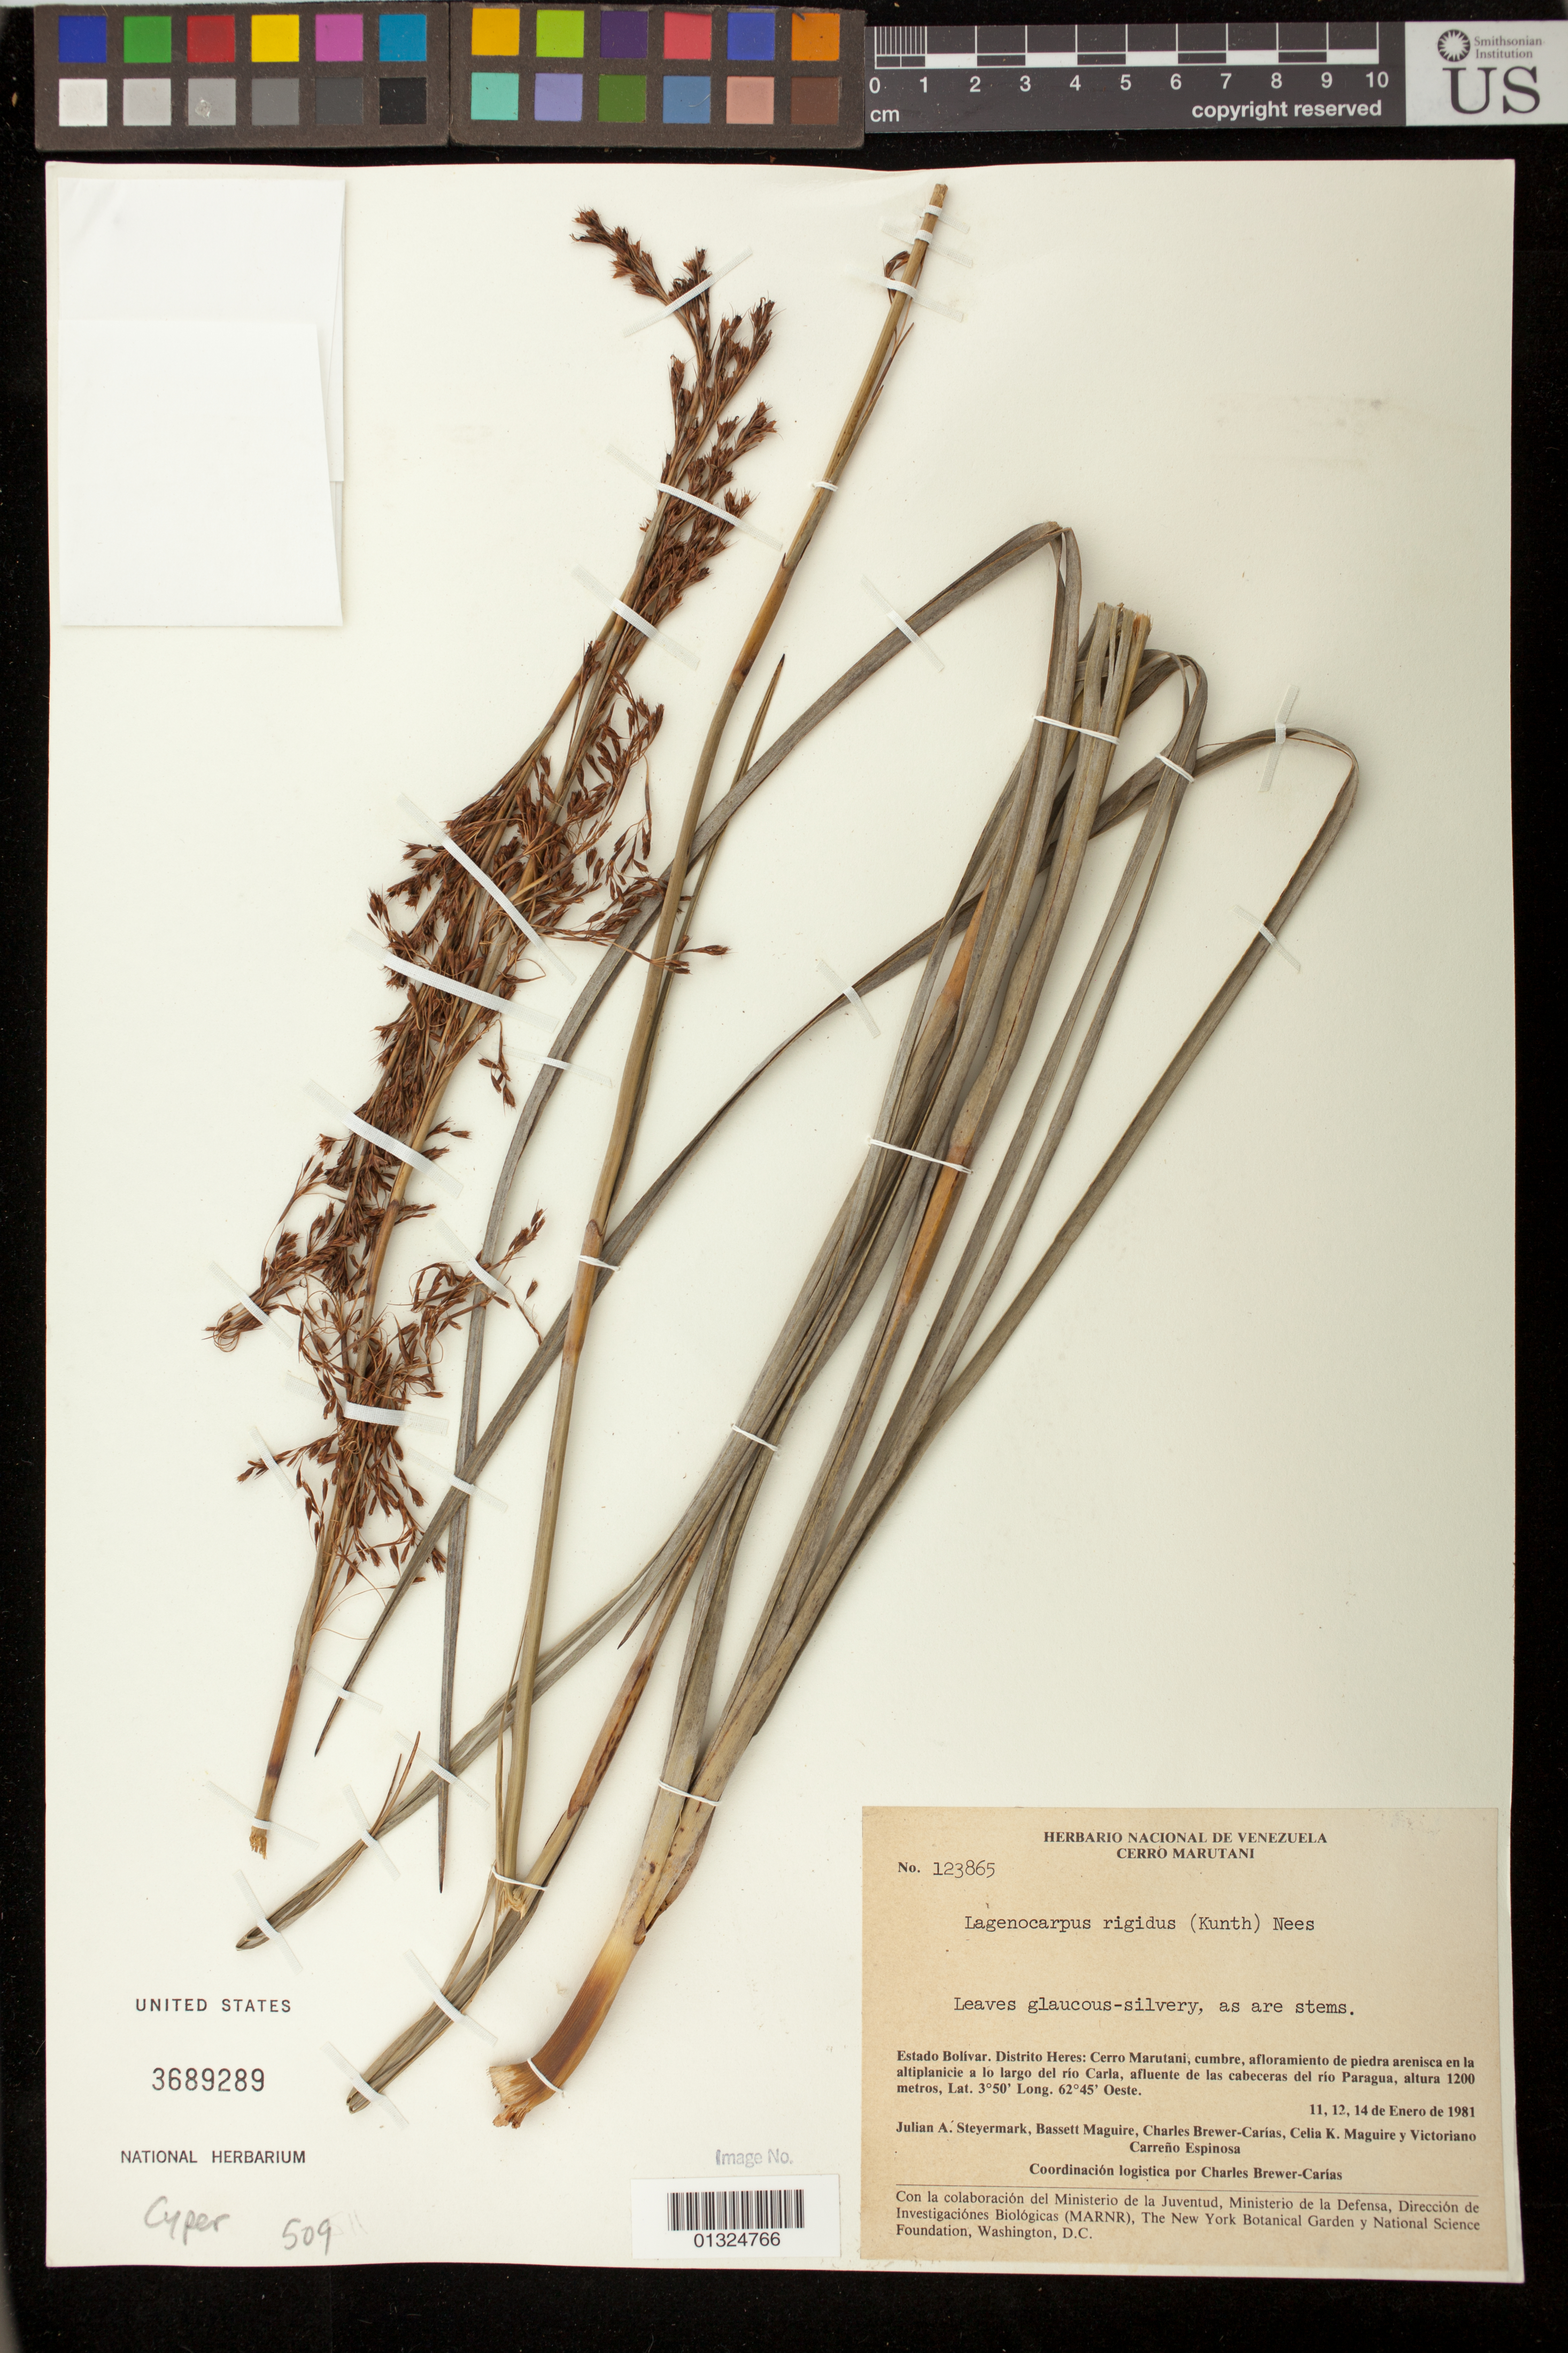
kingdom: Plantae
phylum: Tracheophyta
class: Liliopsida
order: Poales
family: Cyperaceae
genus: Lagenocarpus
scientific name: Lagenocarpus rigidus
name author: (Kunth) Nees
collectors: J. Steyermark, B. Maguire Jr., C. Brewer-Carias, C. K. Maguire & G. Carreño Espinosa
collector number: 123865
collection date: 1981-01-11/1981-01-14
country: Venezuela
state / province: Bolívar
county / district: Heres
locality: Cerro Marutani, Cumbre, afloramiento de piedra arenisca en la altiplanicie a lo largo del rio Carla, afluente de las cabeceras del rio Paragua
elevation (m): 1200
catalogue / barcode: US 3689289